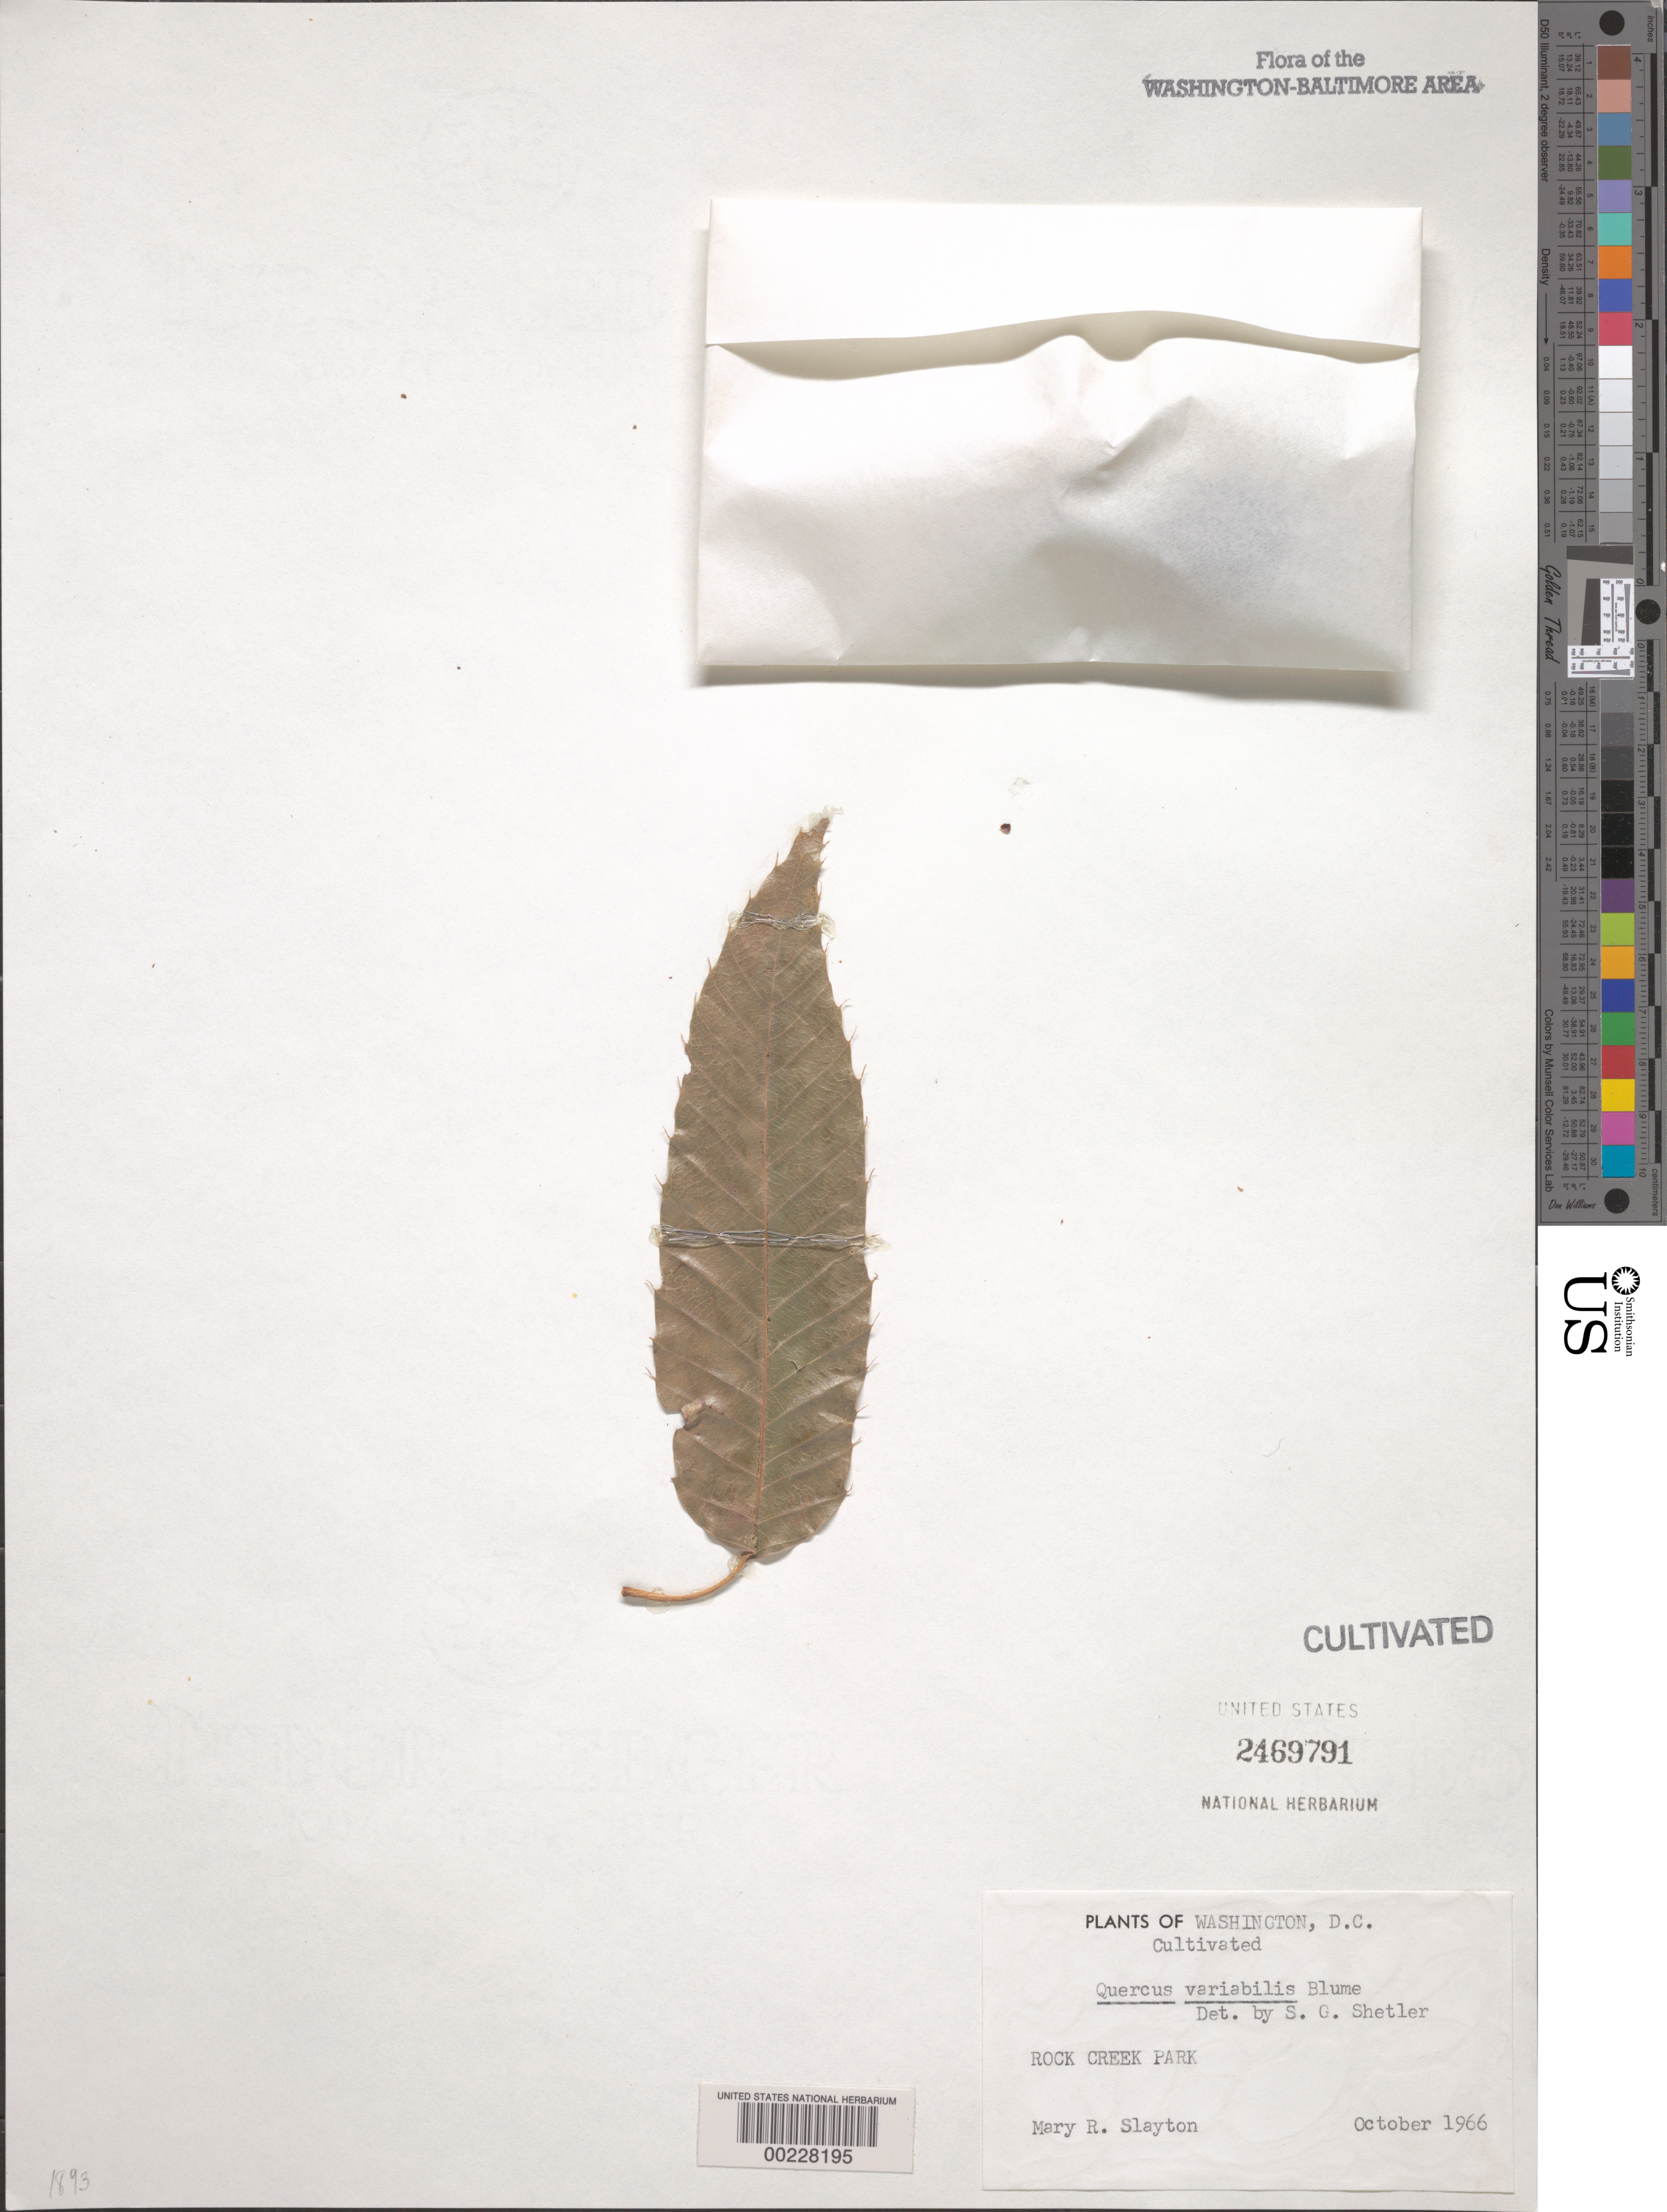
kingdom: Plantae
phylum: Tracheophyta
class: Magnoliopsida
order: Fagales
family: Fagaceae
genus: Quercus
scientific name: Quercus variabilis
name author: Blume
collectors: M. Slayton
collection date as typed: Oct 1966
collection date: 1966-10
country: United States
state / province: District of Columbia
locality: Rock Creek Park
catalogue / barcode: US 2469791